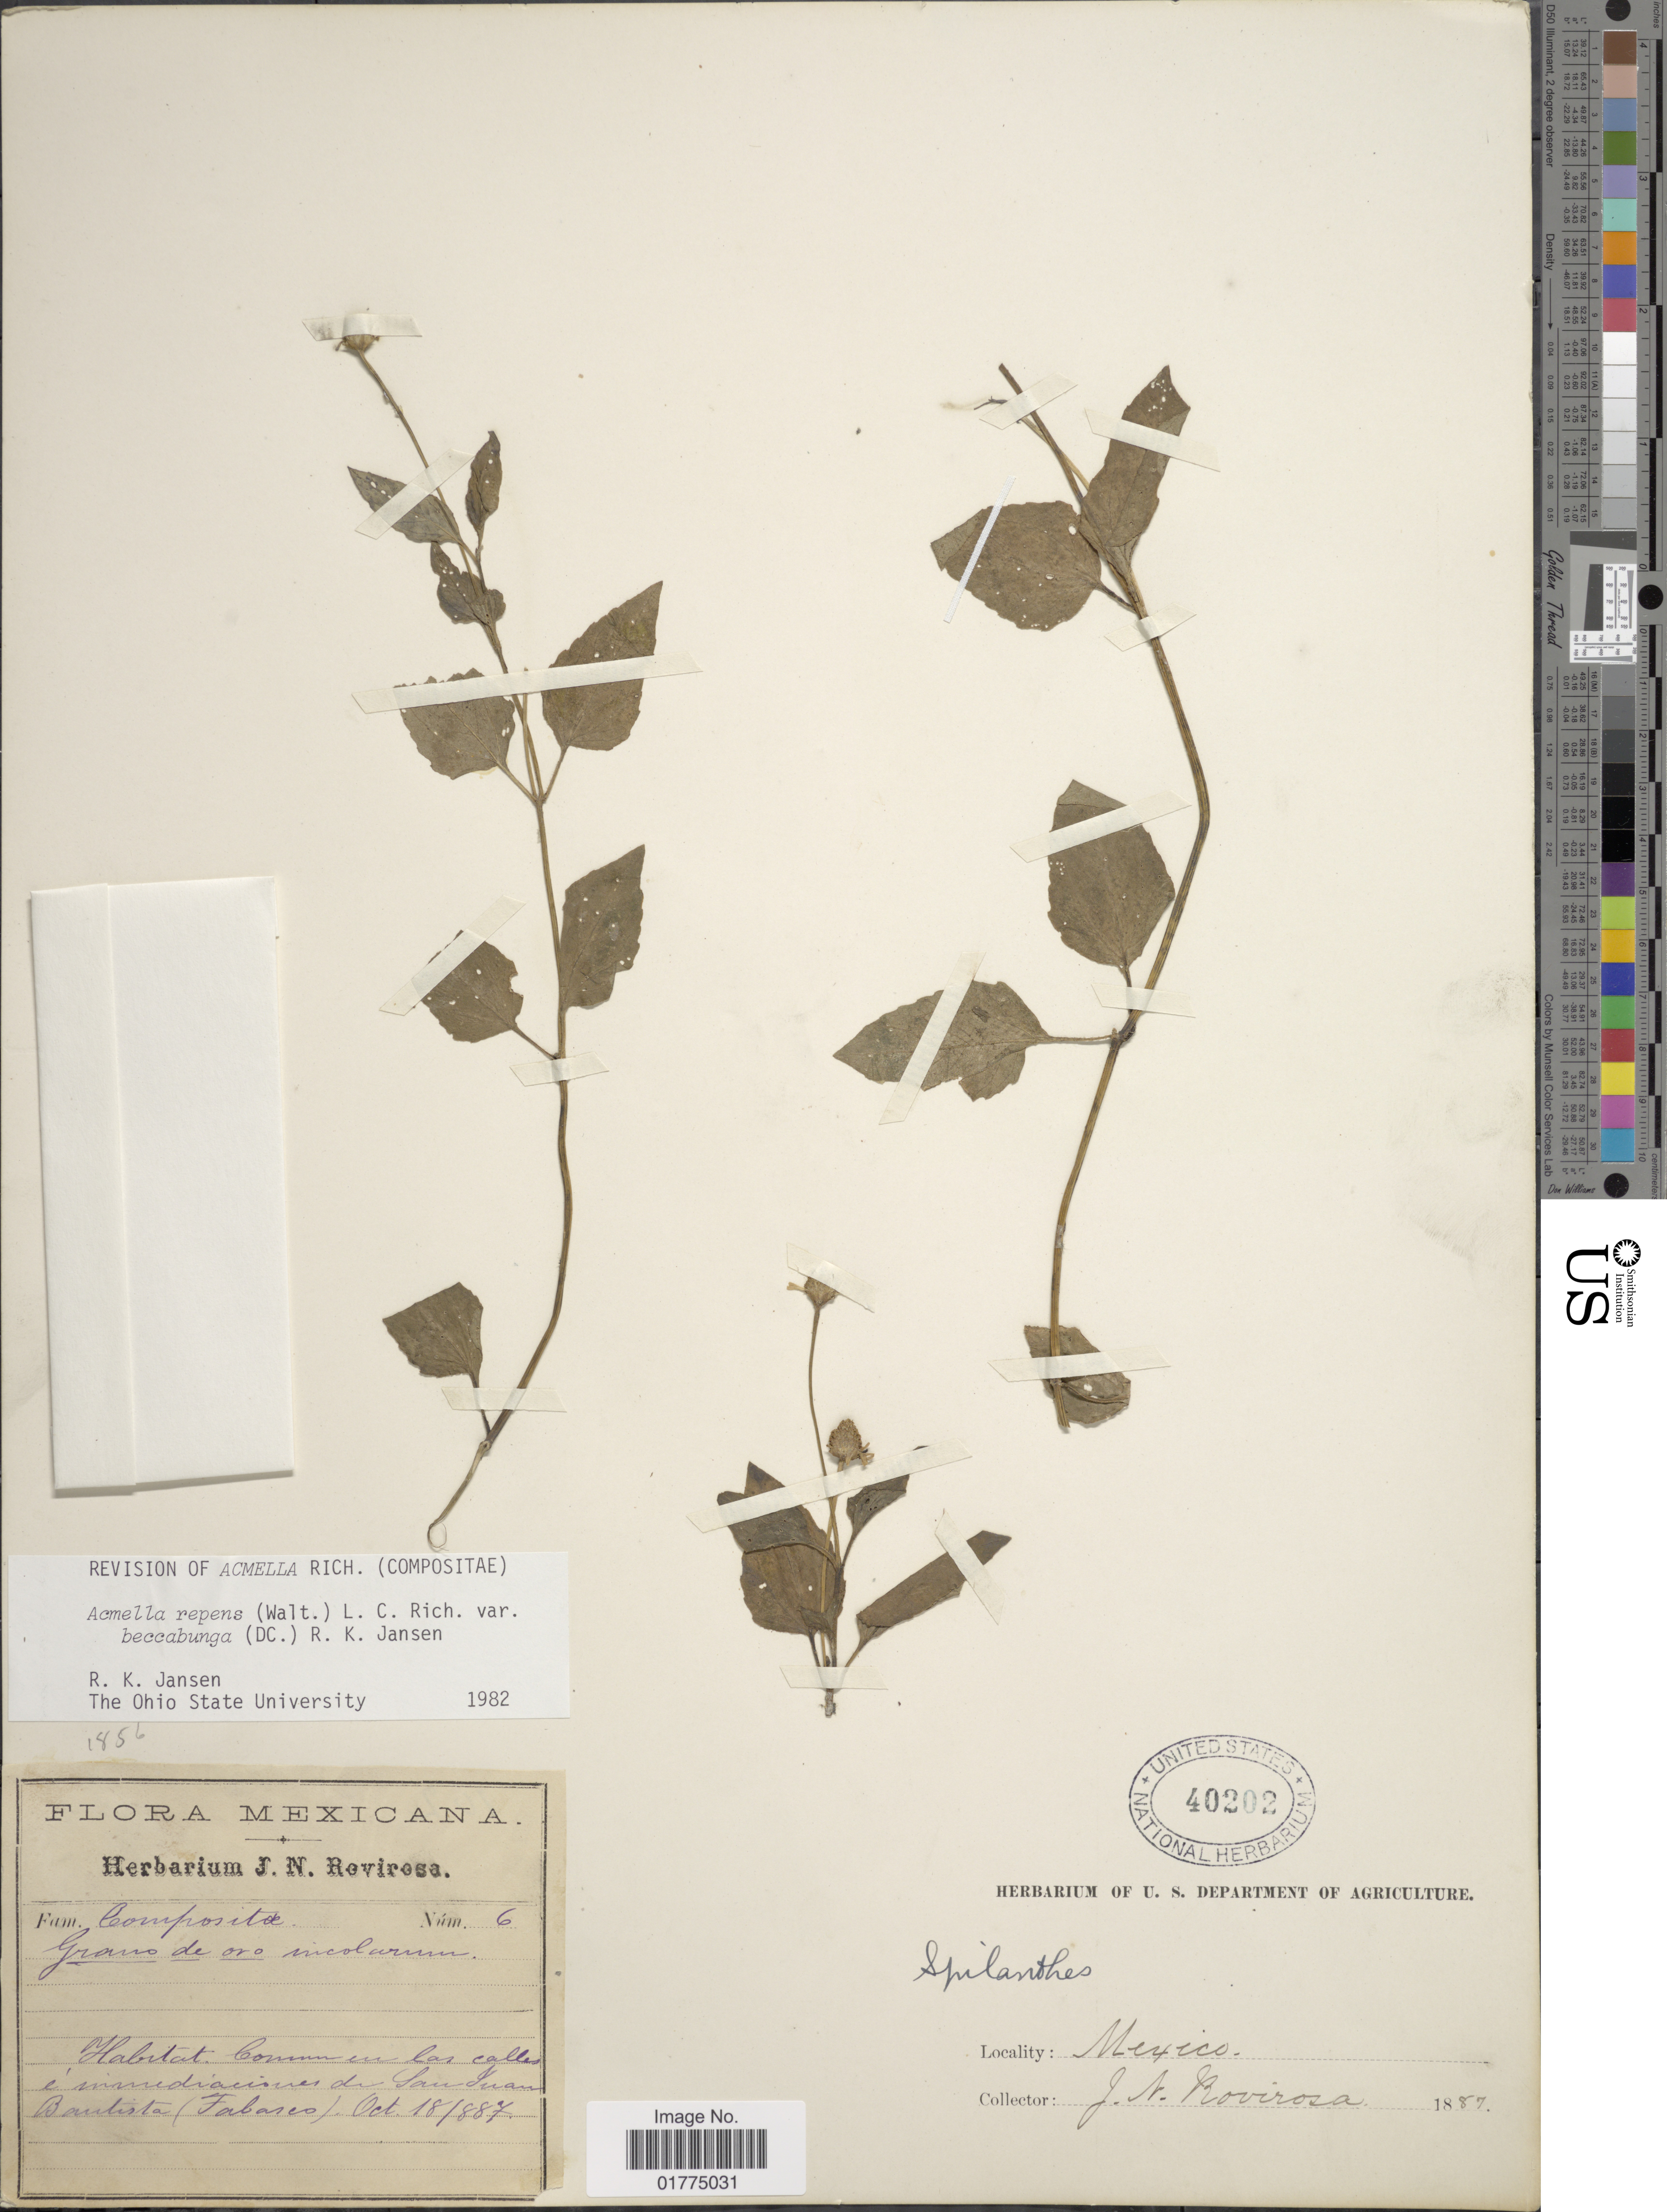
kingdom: Plantae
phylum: Tracheophyta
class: Magnoliopsida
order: Asterales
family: Asteraceae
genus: Acmella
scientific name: Acmella repens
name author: (Walter) Rich.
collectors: J. N. Rovirosa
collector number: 6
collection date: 1887-10-18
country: Mexico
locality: Comun en las calles é inmediaeirues de San Juan Bautista (Tabasco). [interpreted]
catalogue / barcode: US 40202